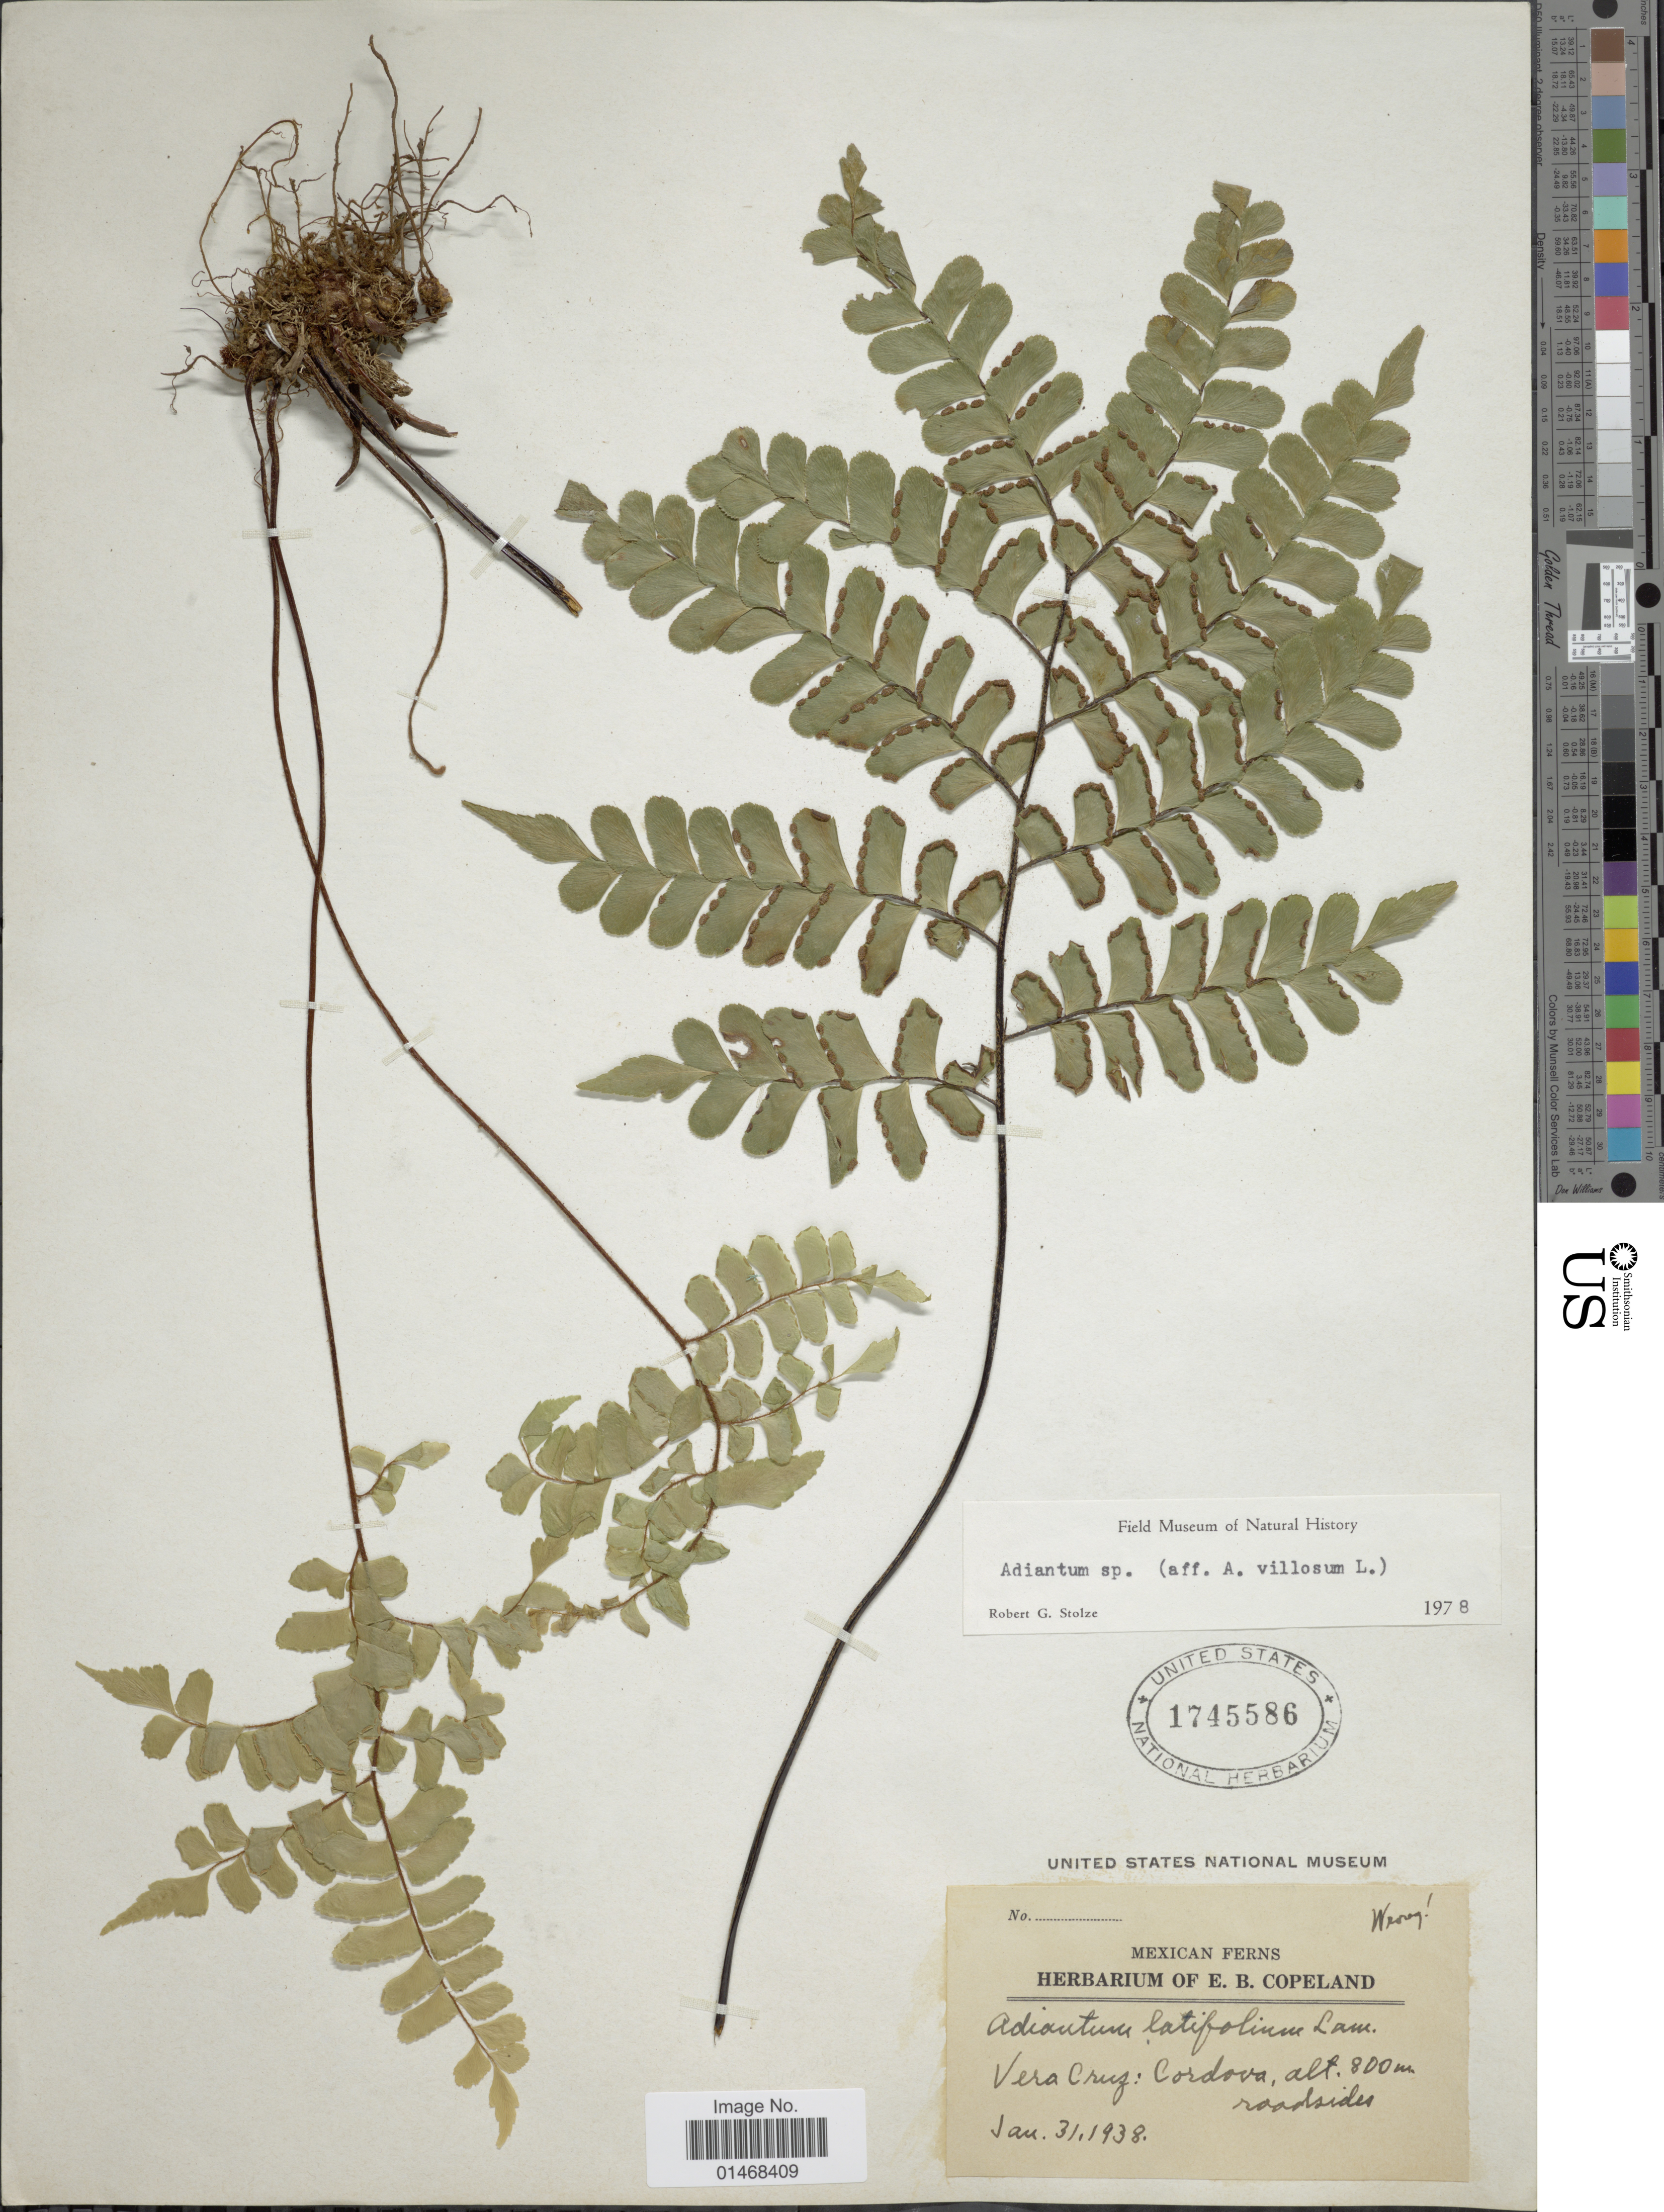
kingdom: Plantae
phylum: Tracheophyta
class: Polypodiopsida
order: Polypodiales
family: Pteridaceae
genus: Adiantum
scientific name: Adiantum villosum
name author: L.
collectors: ex herb. E. B. Copeland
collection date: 1938-01-31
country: Mexico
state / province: Veracruz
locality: Vera Cruz: Cordova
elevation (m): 800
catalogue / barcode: US 1745586